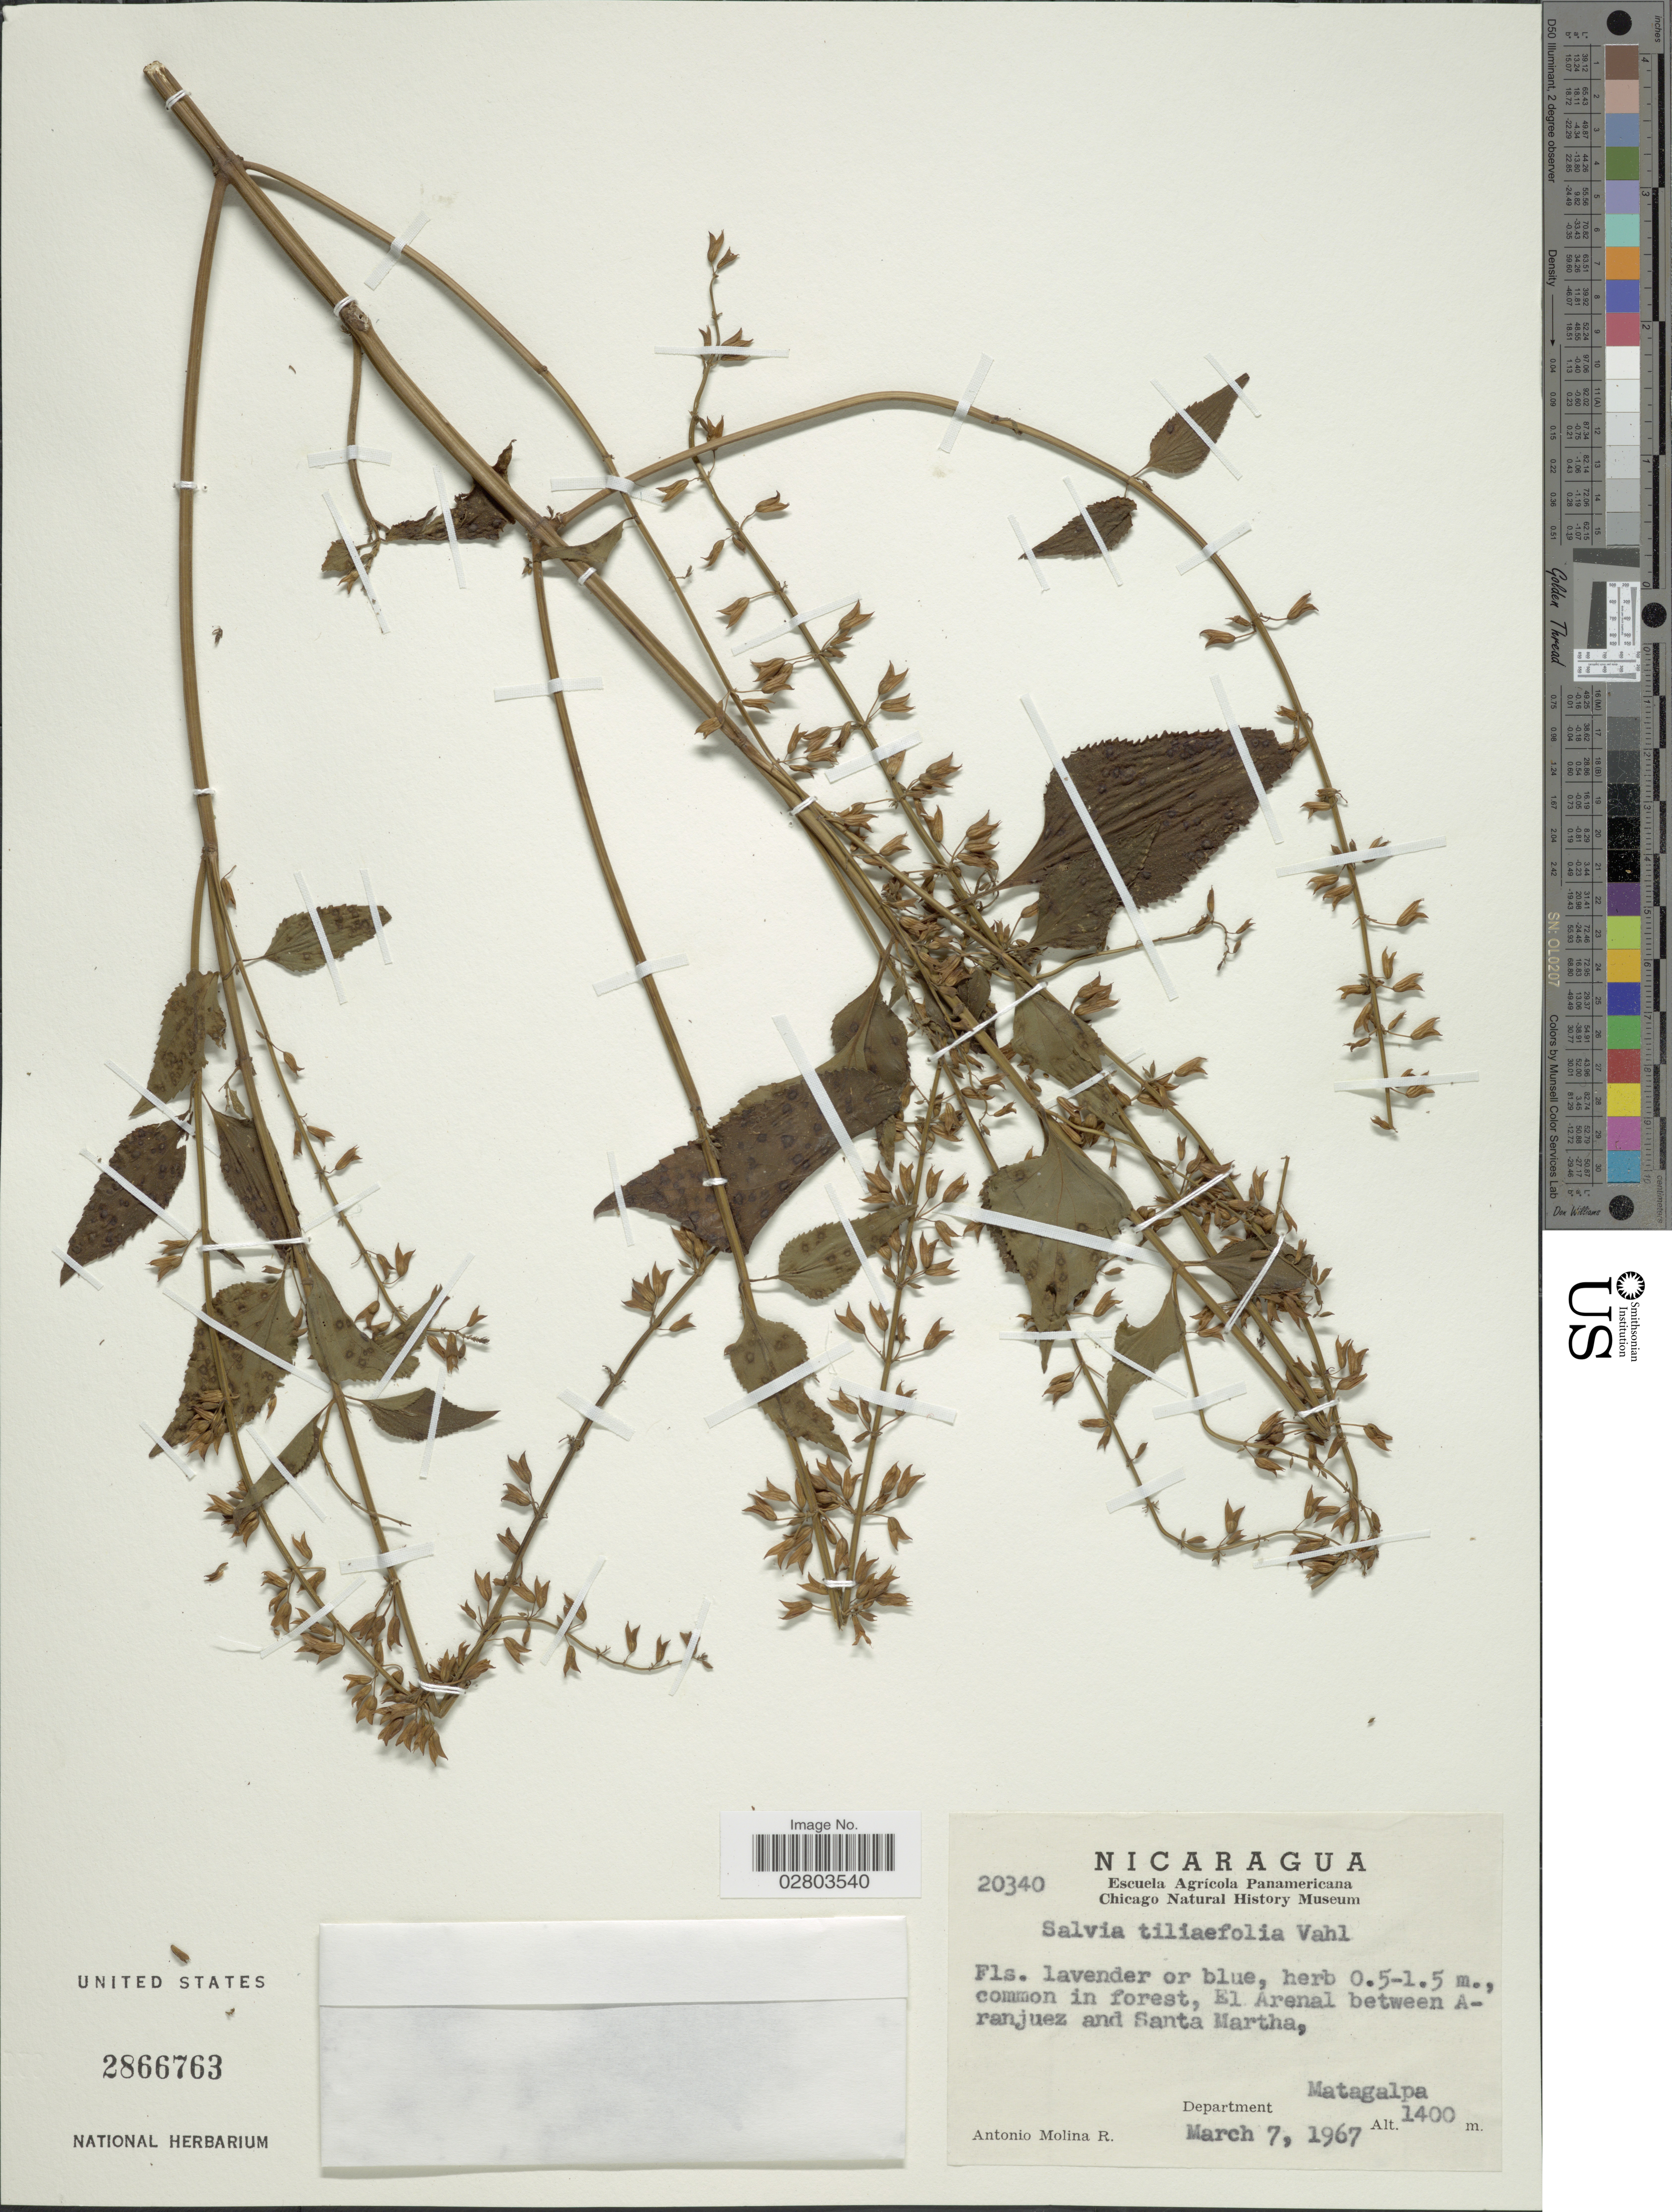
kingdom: Plantae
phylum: Tracheophyta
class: Magnoliopsida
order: Lamiales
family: Lamiaceae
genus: Salvia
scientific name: Salvia tiliifolia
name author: Vahl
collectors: A. Molina R.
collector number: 20340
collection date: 1967-03-07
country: Nicaragua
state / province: Matagalpa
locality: El Arenal between Aranjuez and Santa Martha. Department Matagalpa.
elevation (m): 1400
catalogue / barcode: US 2866763